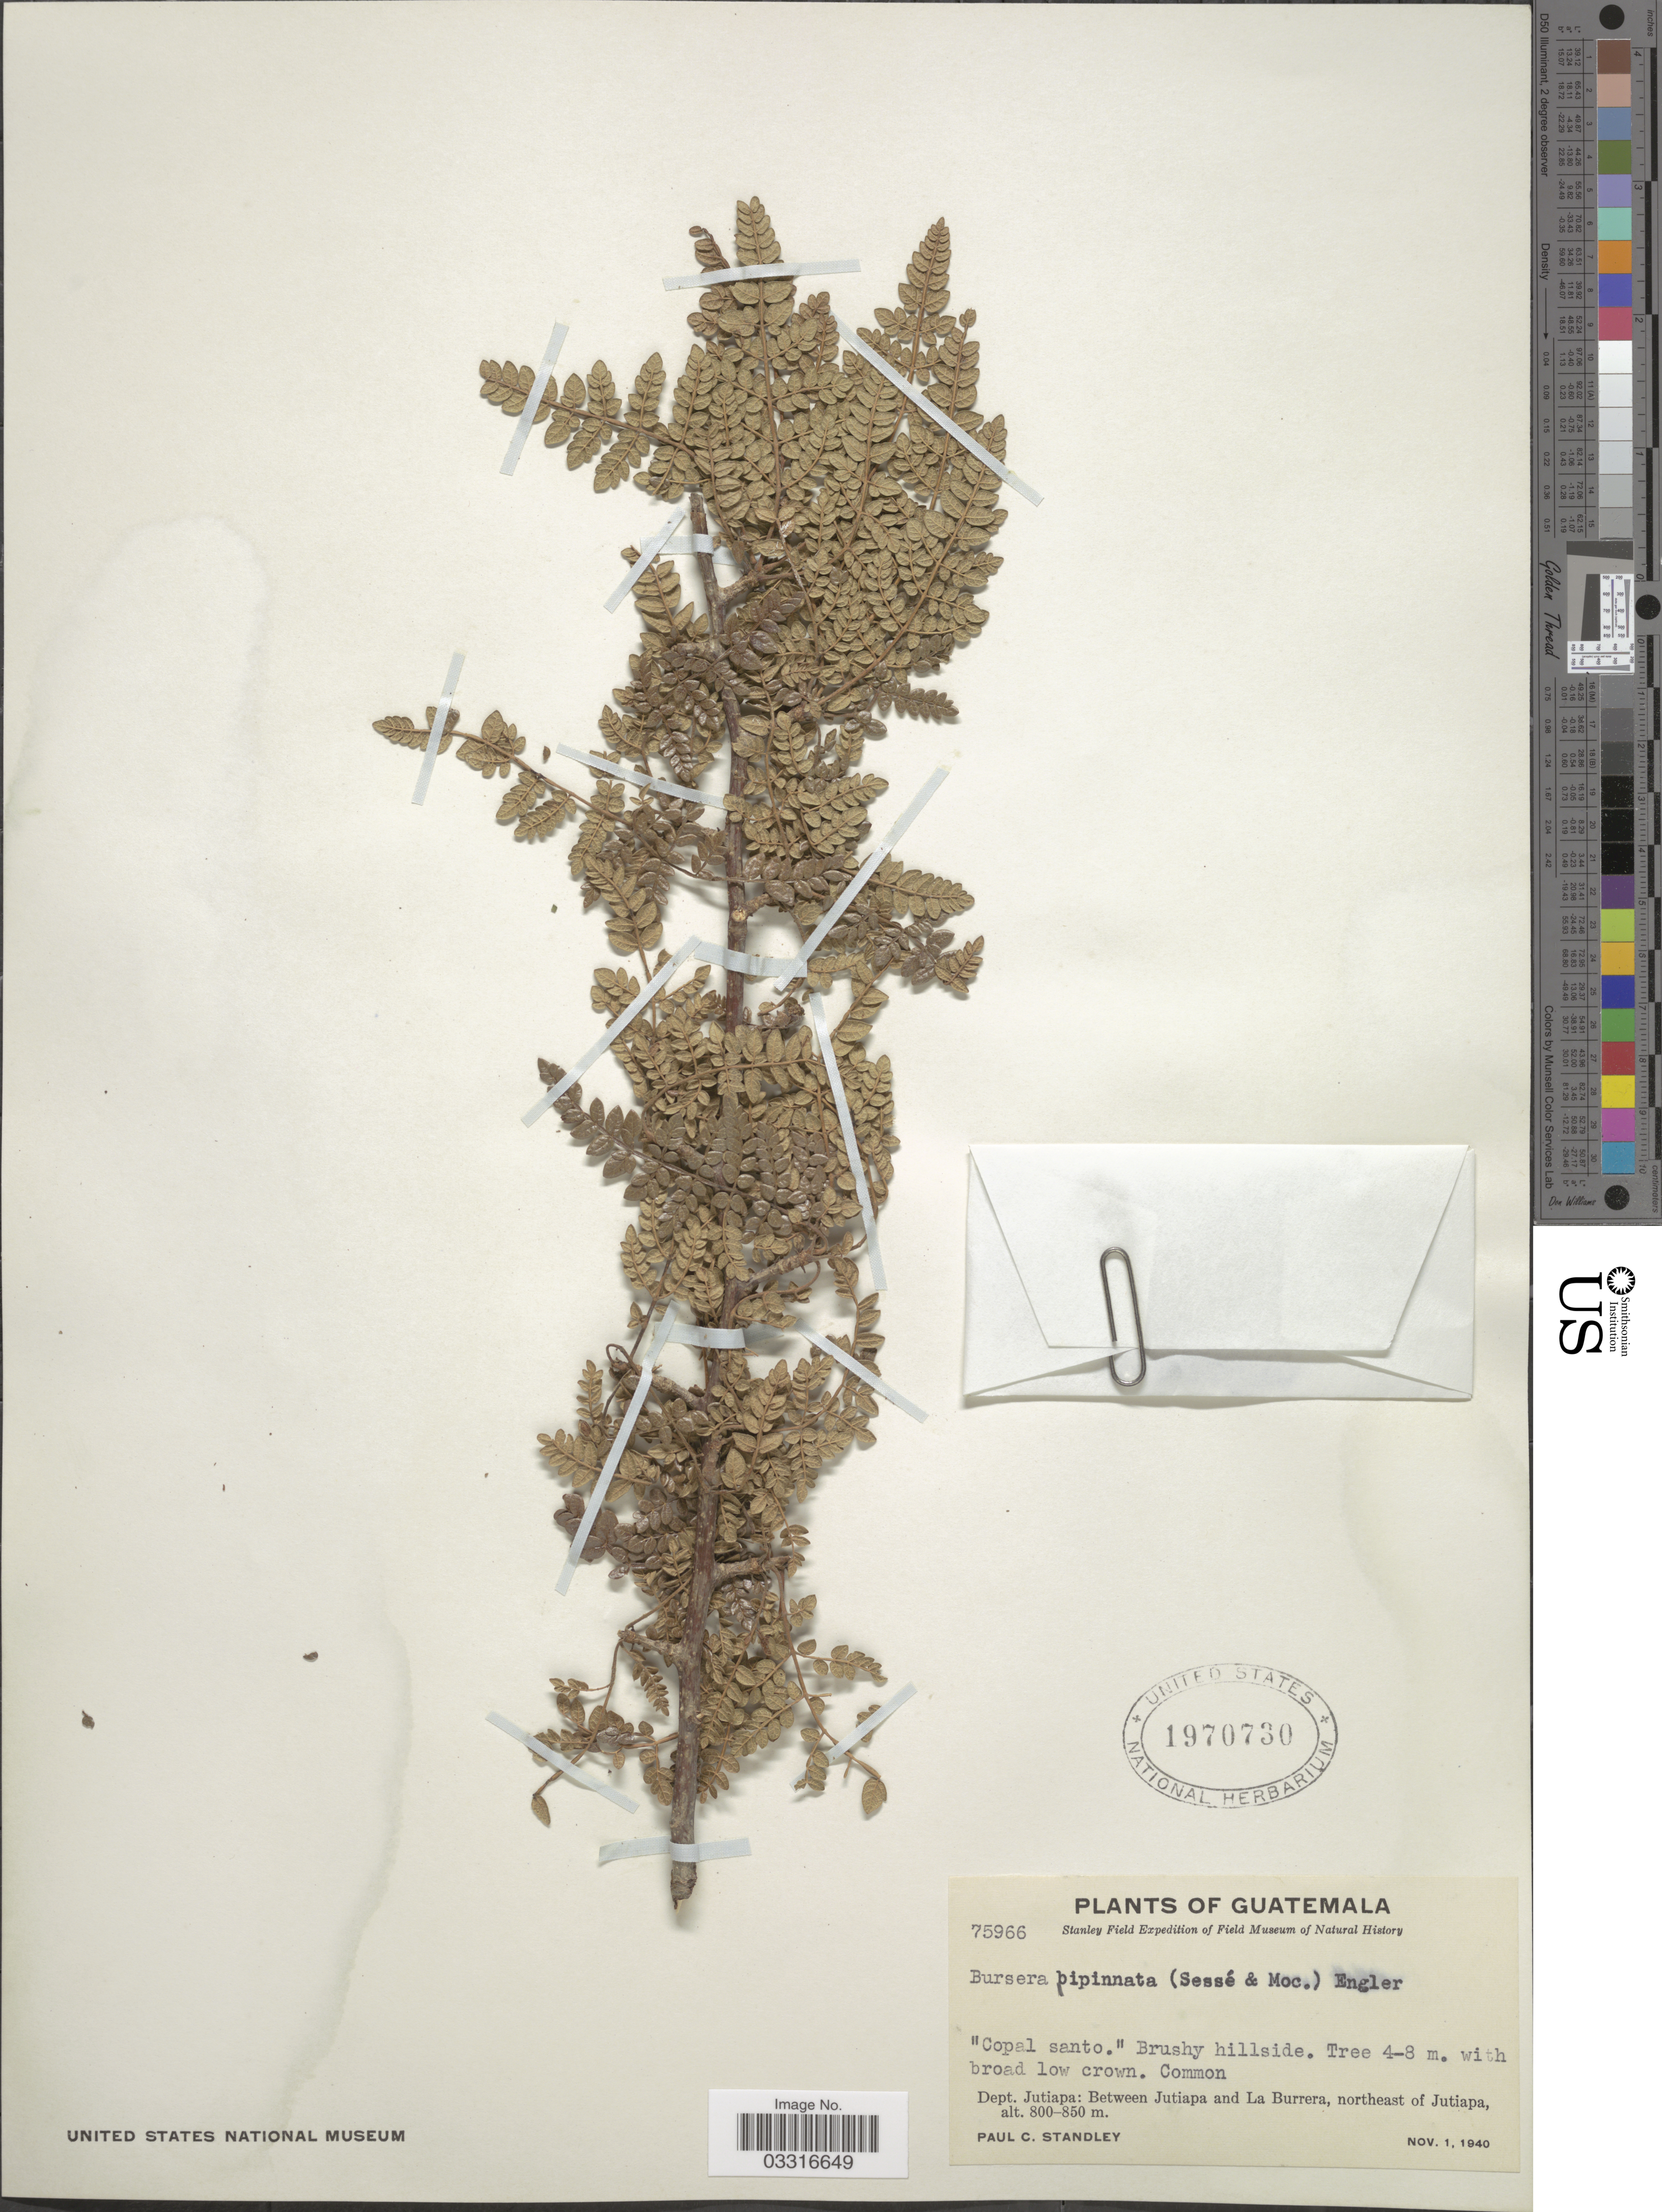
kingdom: Plantae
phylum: Tracheophyta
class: Magnoliopsida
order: Sapindales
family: Burseraceae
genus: Bursera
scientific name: Bursera bipinnata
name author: Engl.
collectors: P. C. Standley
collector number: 75966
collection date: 1940-11-01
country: Guatemala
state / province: Jutiapa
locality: Dept. Jutiapa: Between Jutiapa and La Burrera, northeast of Jutiapa.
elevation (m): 800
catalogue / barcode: US 1970730